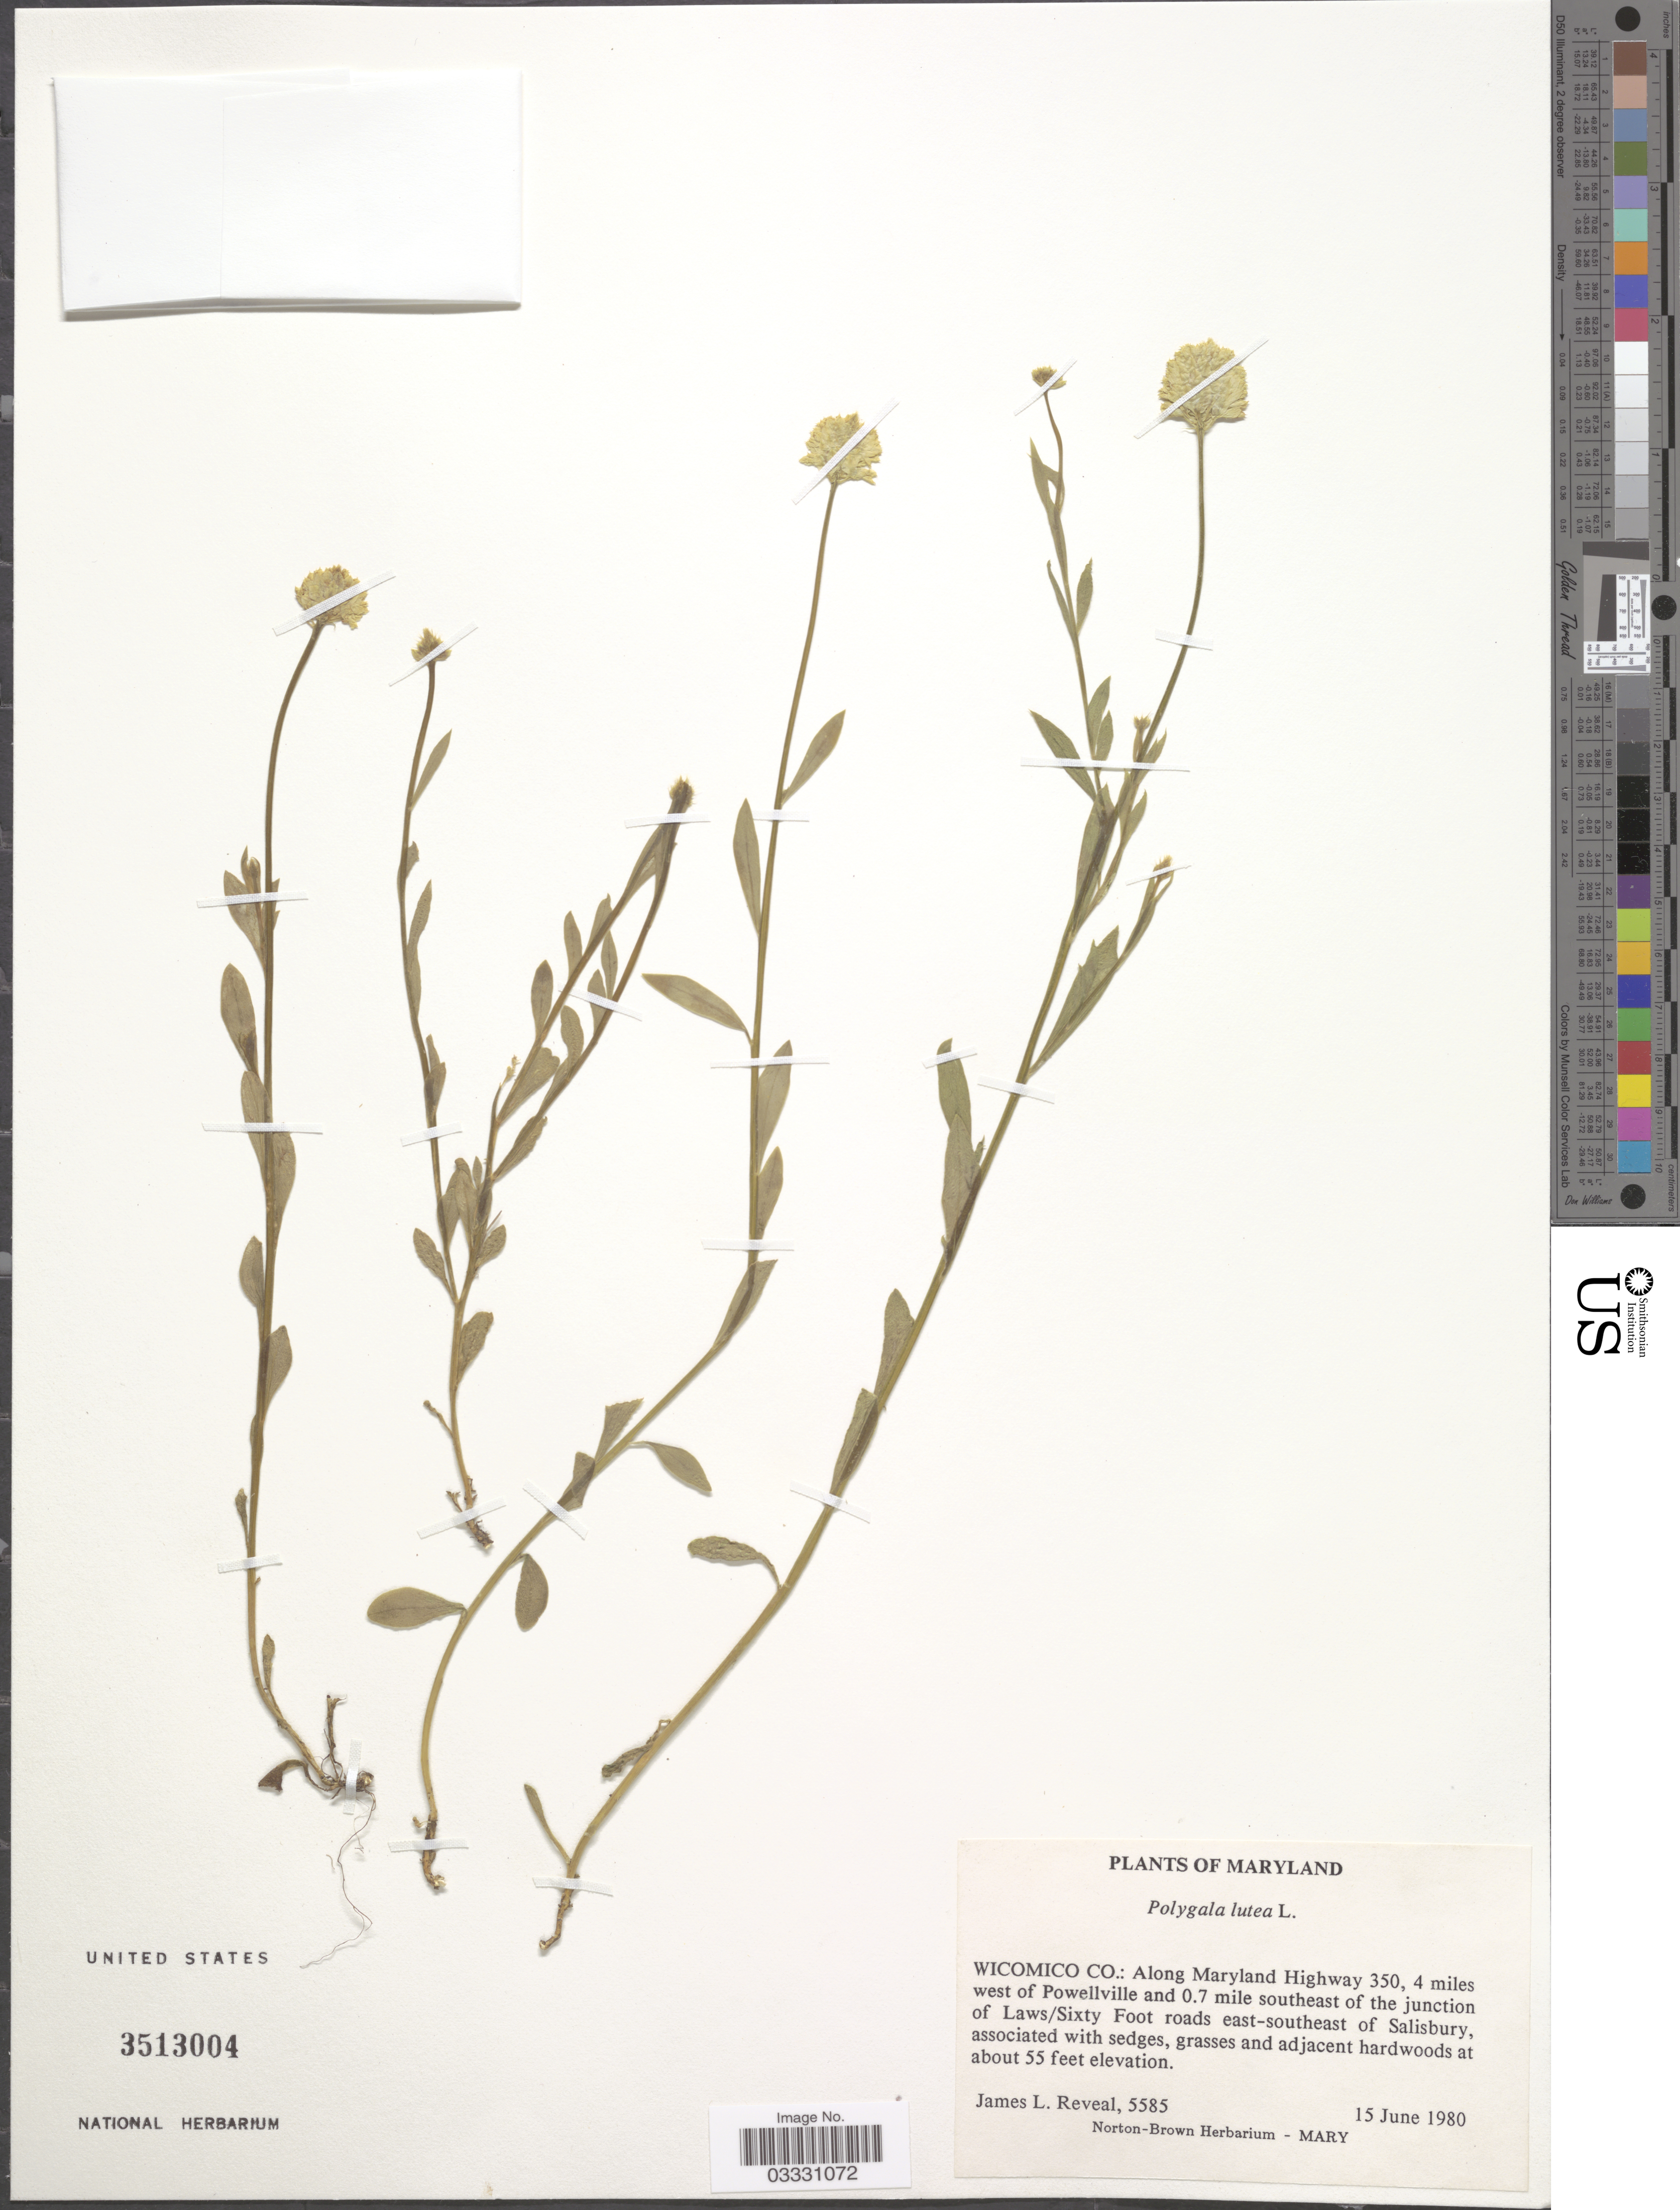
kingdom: Plantae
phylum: Tracheophyta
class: Magnoliopsida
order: Fabales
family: Polygalaceae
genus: Polygala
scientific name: Polygala lutea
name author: L.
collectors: J. L. Reveal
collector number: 5585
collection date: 1980-06-15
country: United States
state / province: Maryland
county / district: Wicomico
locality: Wicomico Co.: Along Maryland Highway 350, 4 miles west of Powellville and 0.7 mile southeast of the junction of Laws/ Sixty Foot roads east-southeast of Salisbury.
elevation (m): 17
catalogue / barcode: US 3513004